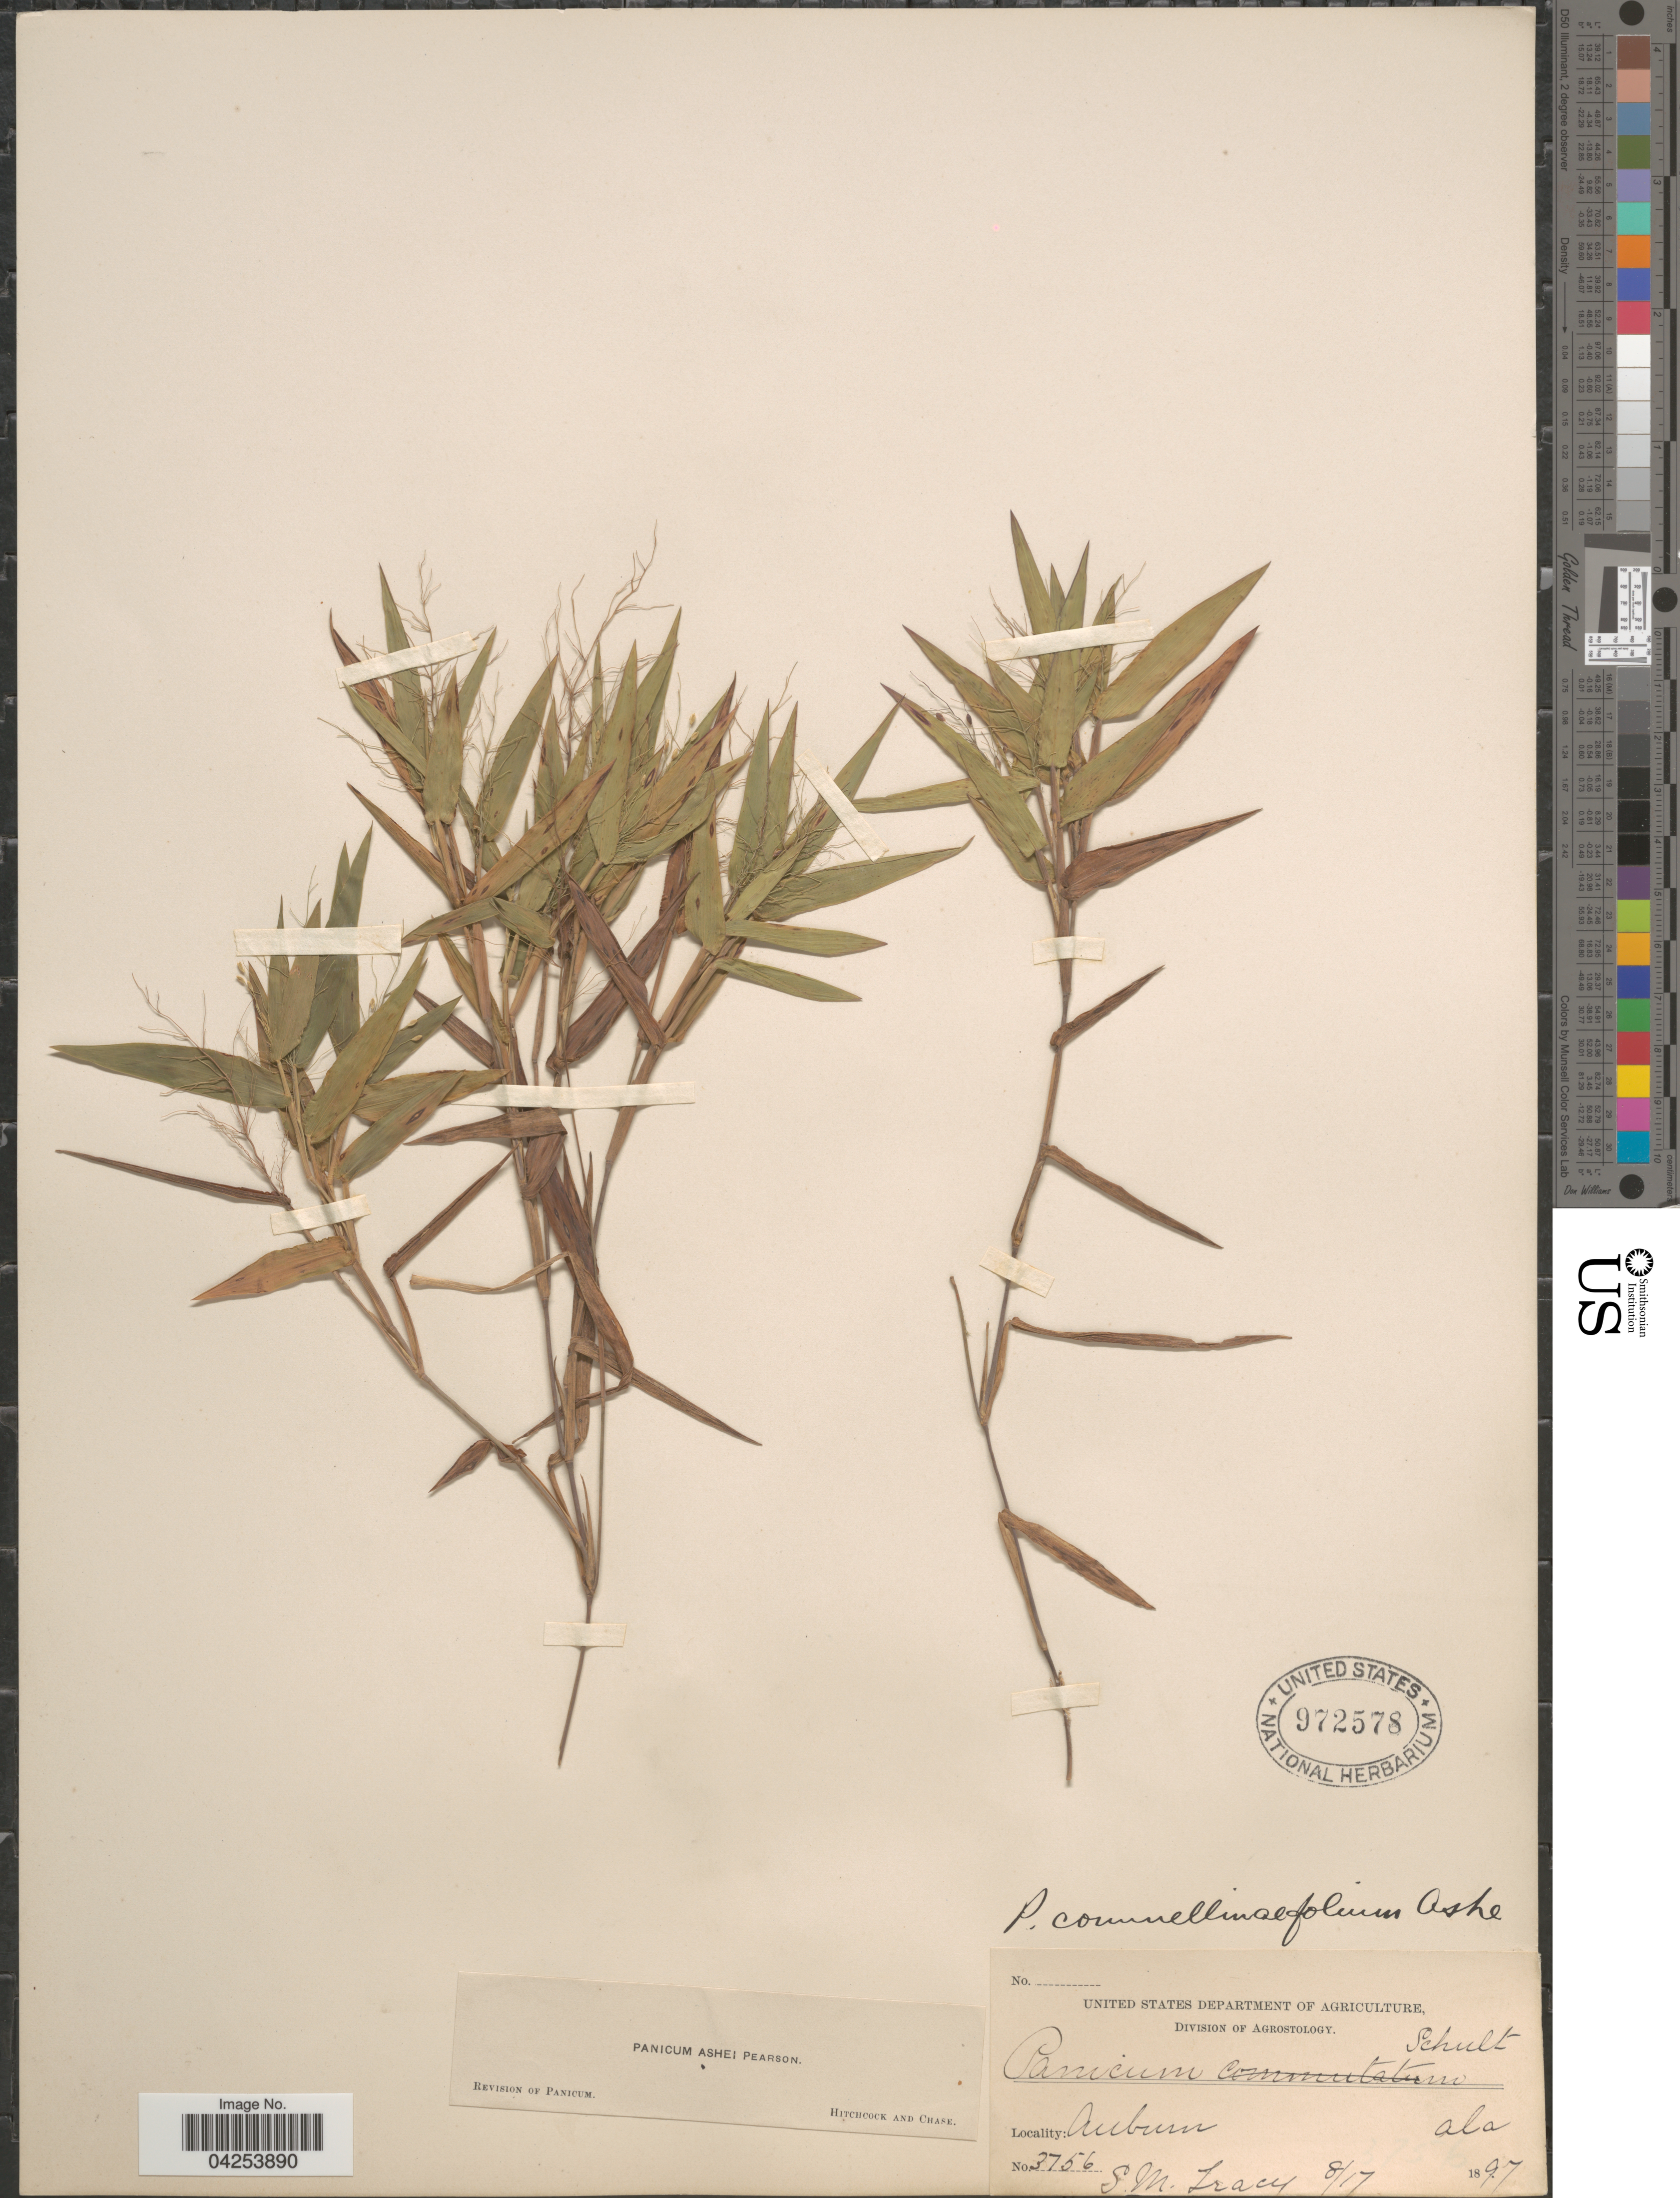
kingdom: Plantae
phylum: Tracheophyta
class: Liliopsida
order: Poales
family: Poaceae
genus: Dichanthelium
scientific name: Dichanthelium commutatum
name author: (Schult.) Gould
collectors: S. M. Tracy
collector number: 3756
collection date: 1897-08-17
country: United States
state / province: Alabama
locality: Auburn.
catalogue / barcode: US 972578